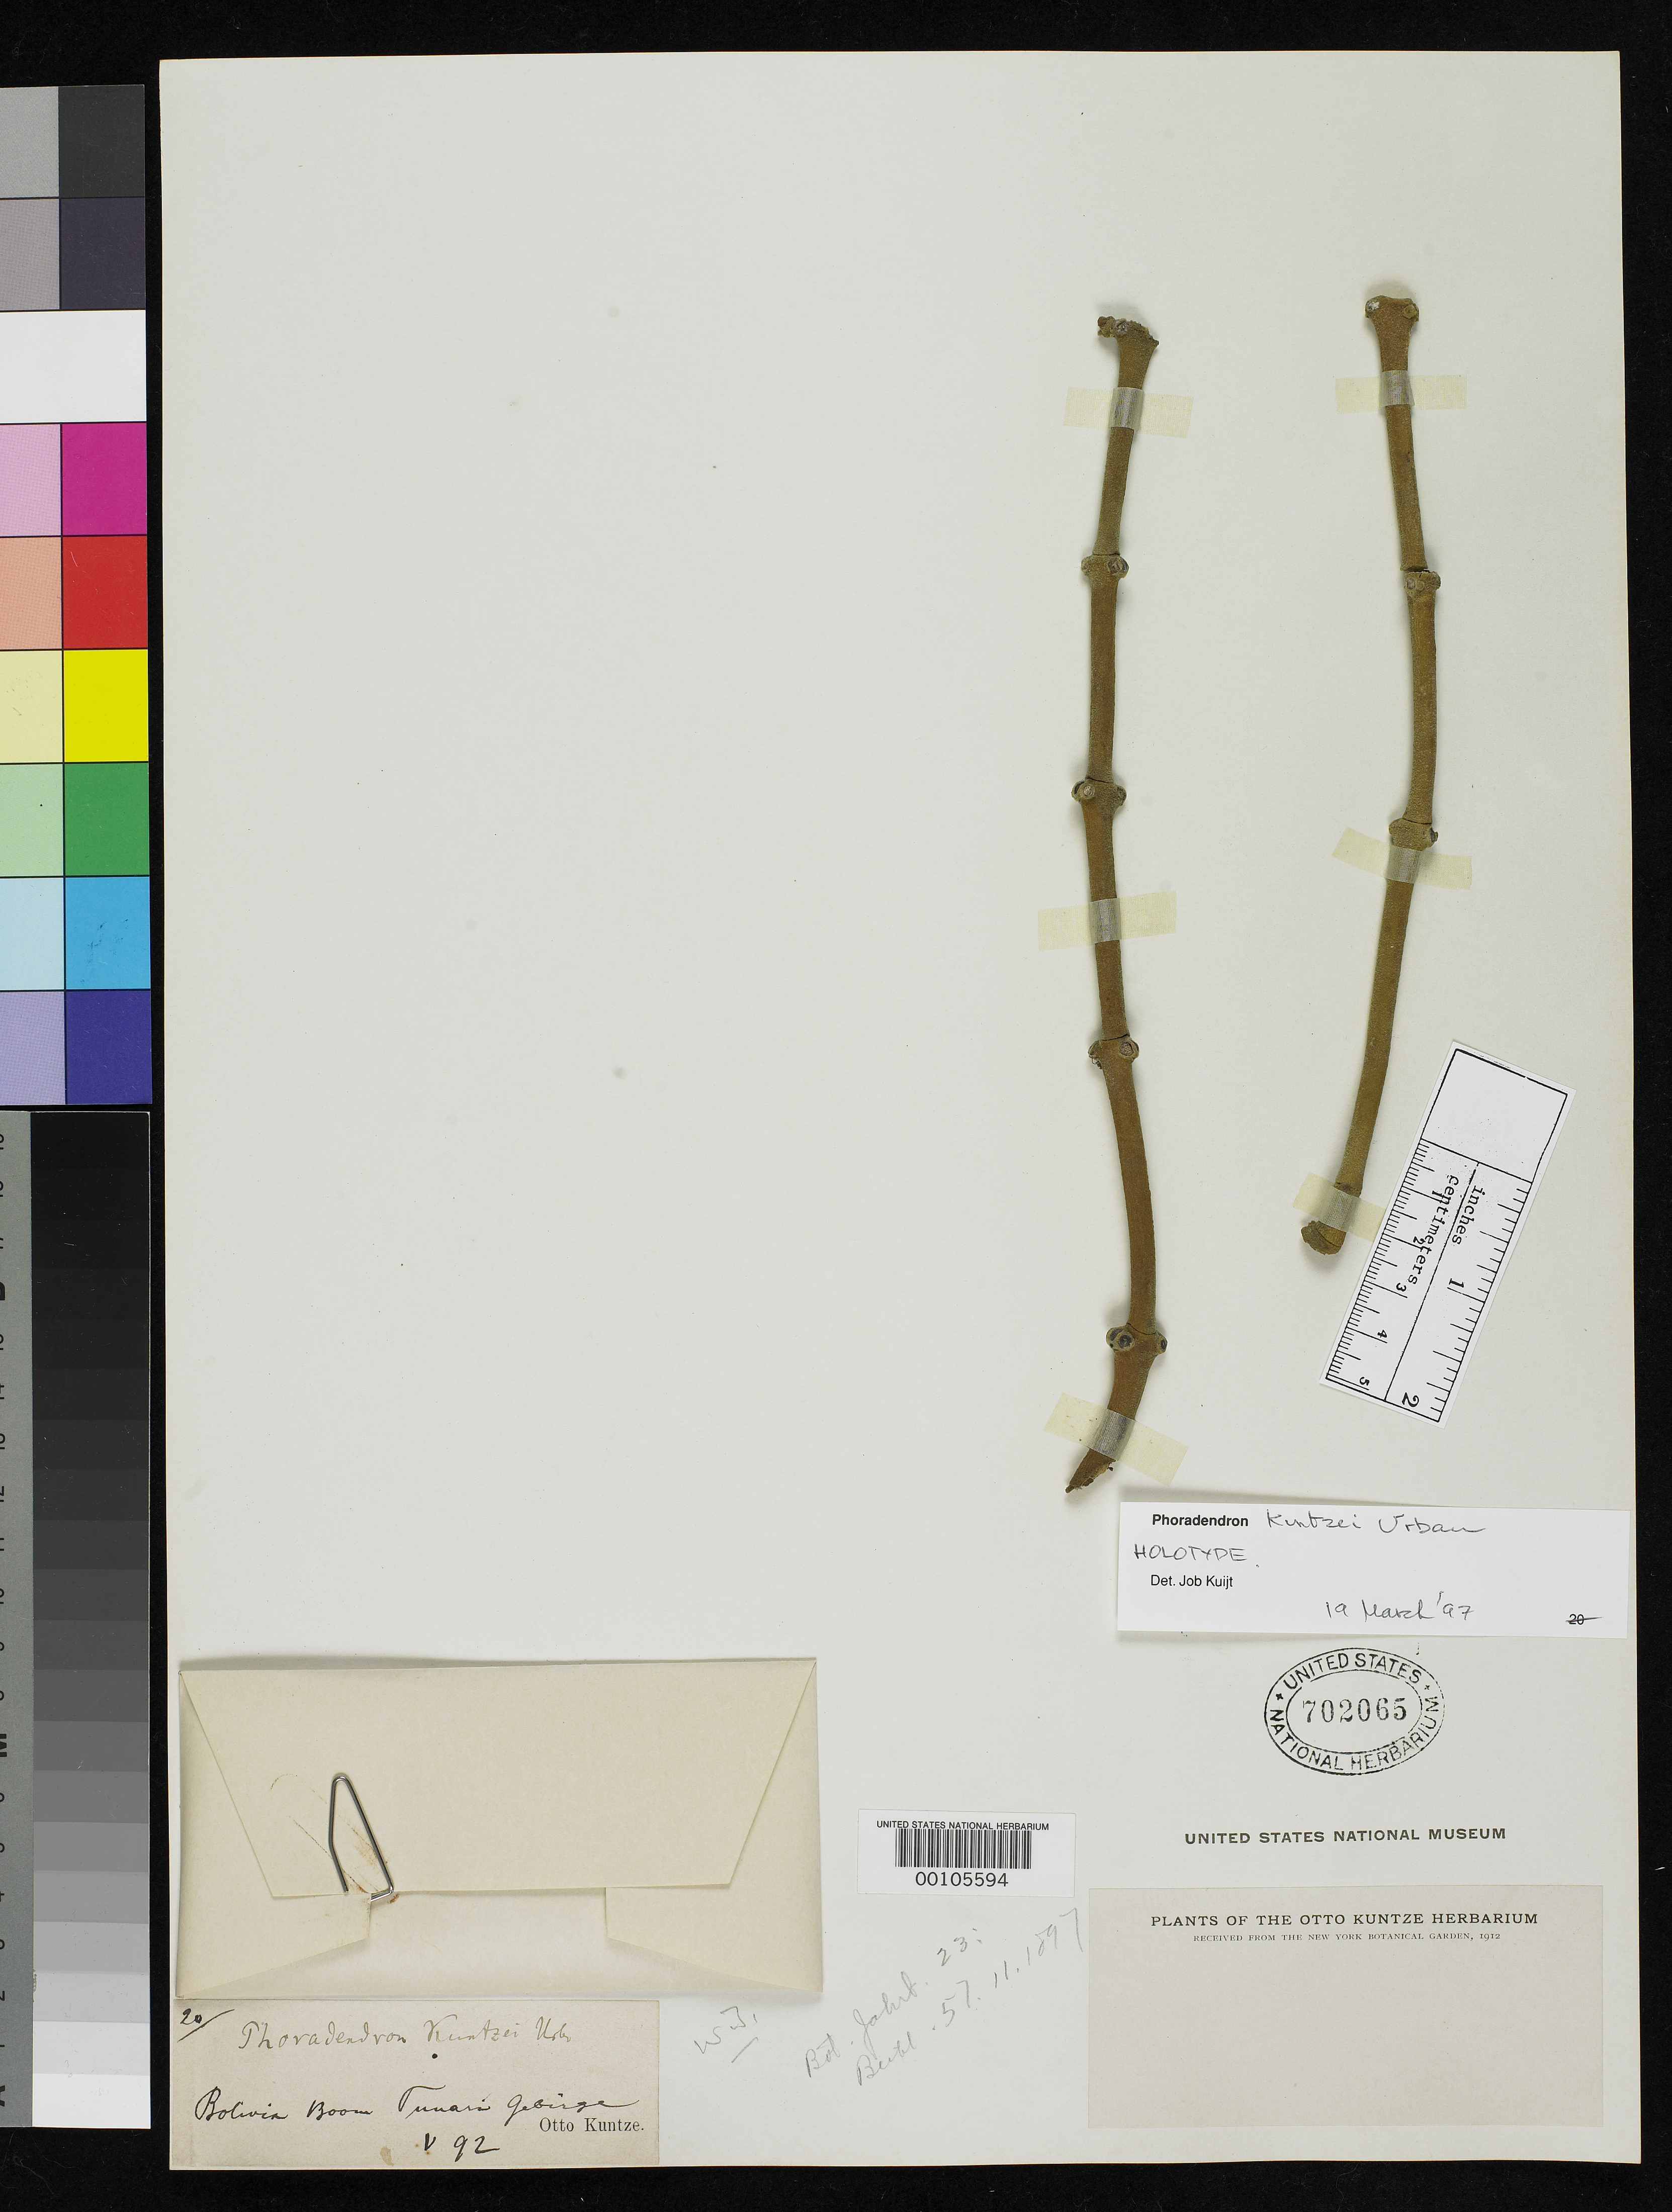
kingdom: Plantae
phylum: Tracheophyta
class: Magnoliopsida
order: Santalales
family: Viscaceae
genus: Phoradendron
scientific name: Phoradendron kuntzei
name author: Urb.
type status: Holotype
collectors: C.E.O. Kuntze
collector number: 20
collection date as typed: May 1892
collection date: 1892-05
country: Bolivia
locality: Tunari Mts.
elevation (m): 1300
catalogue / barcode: US 702065